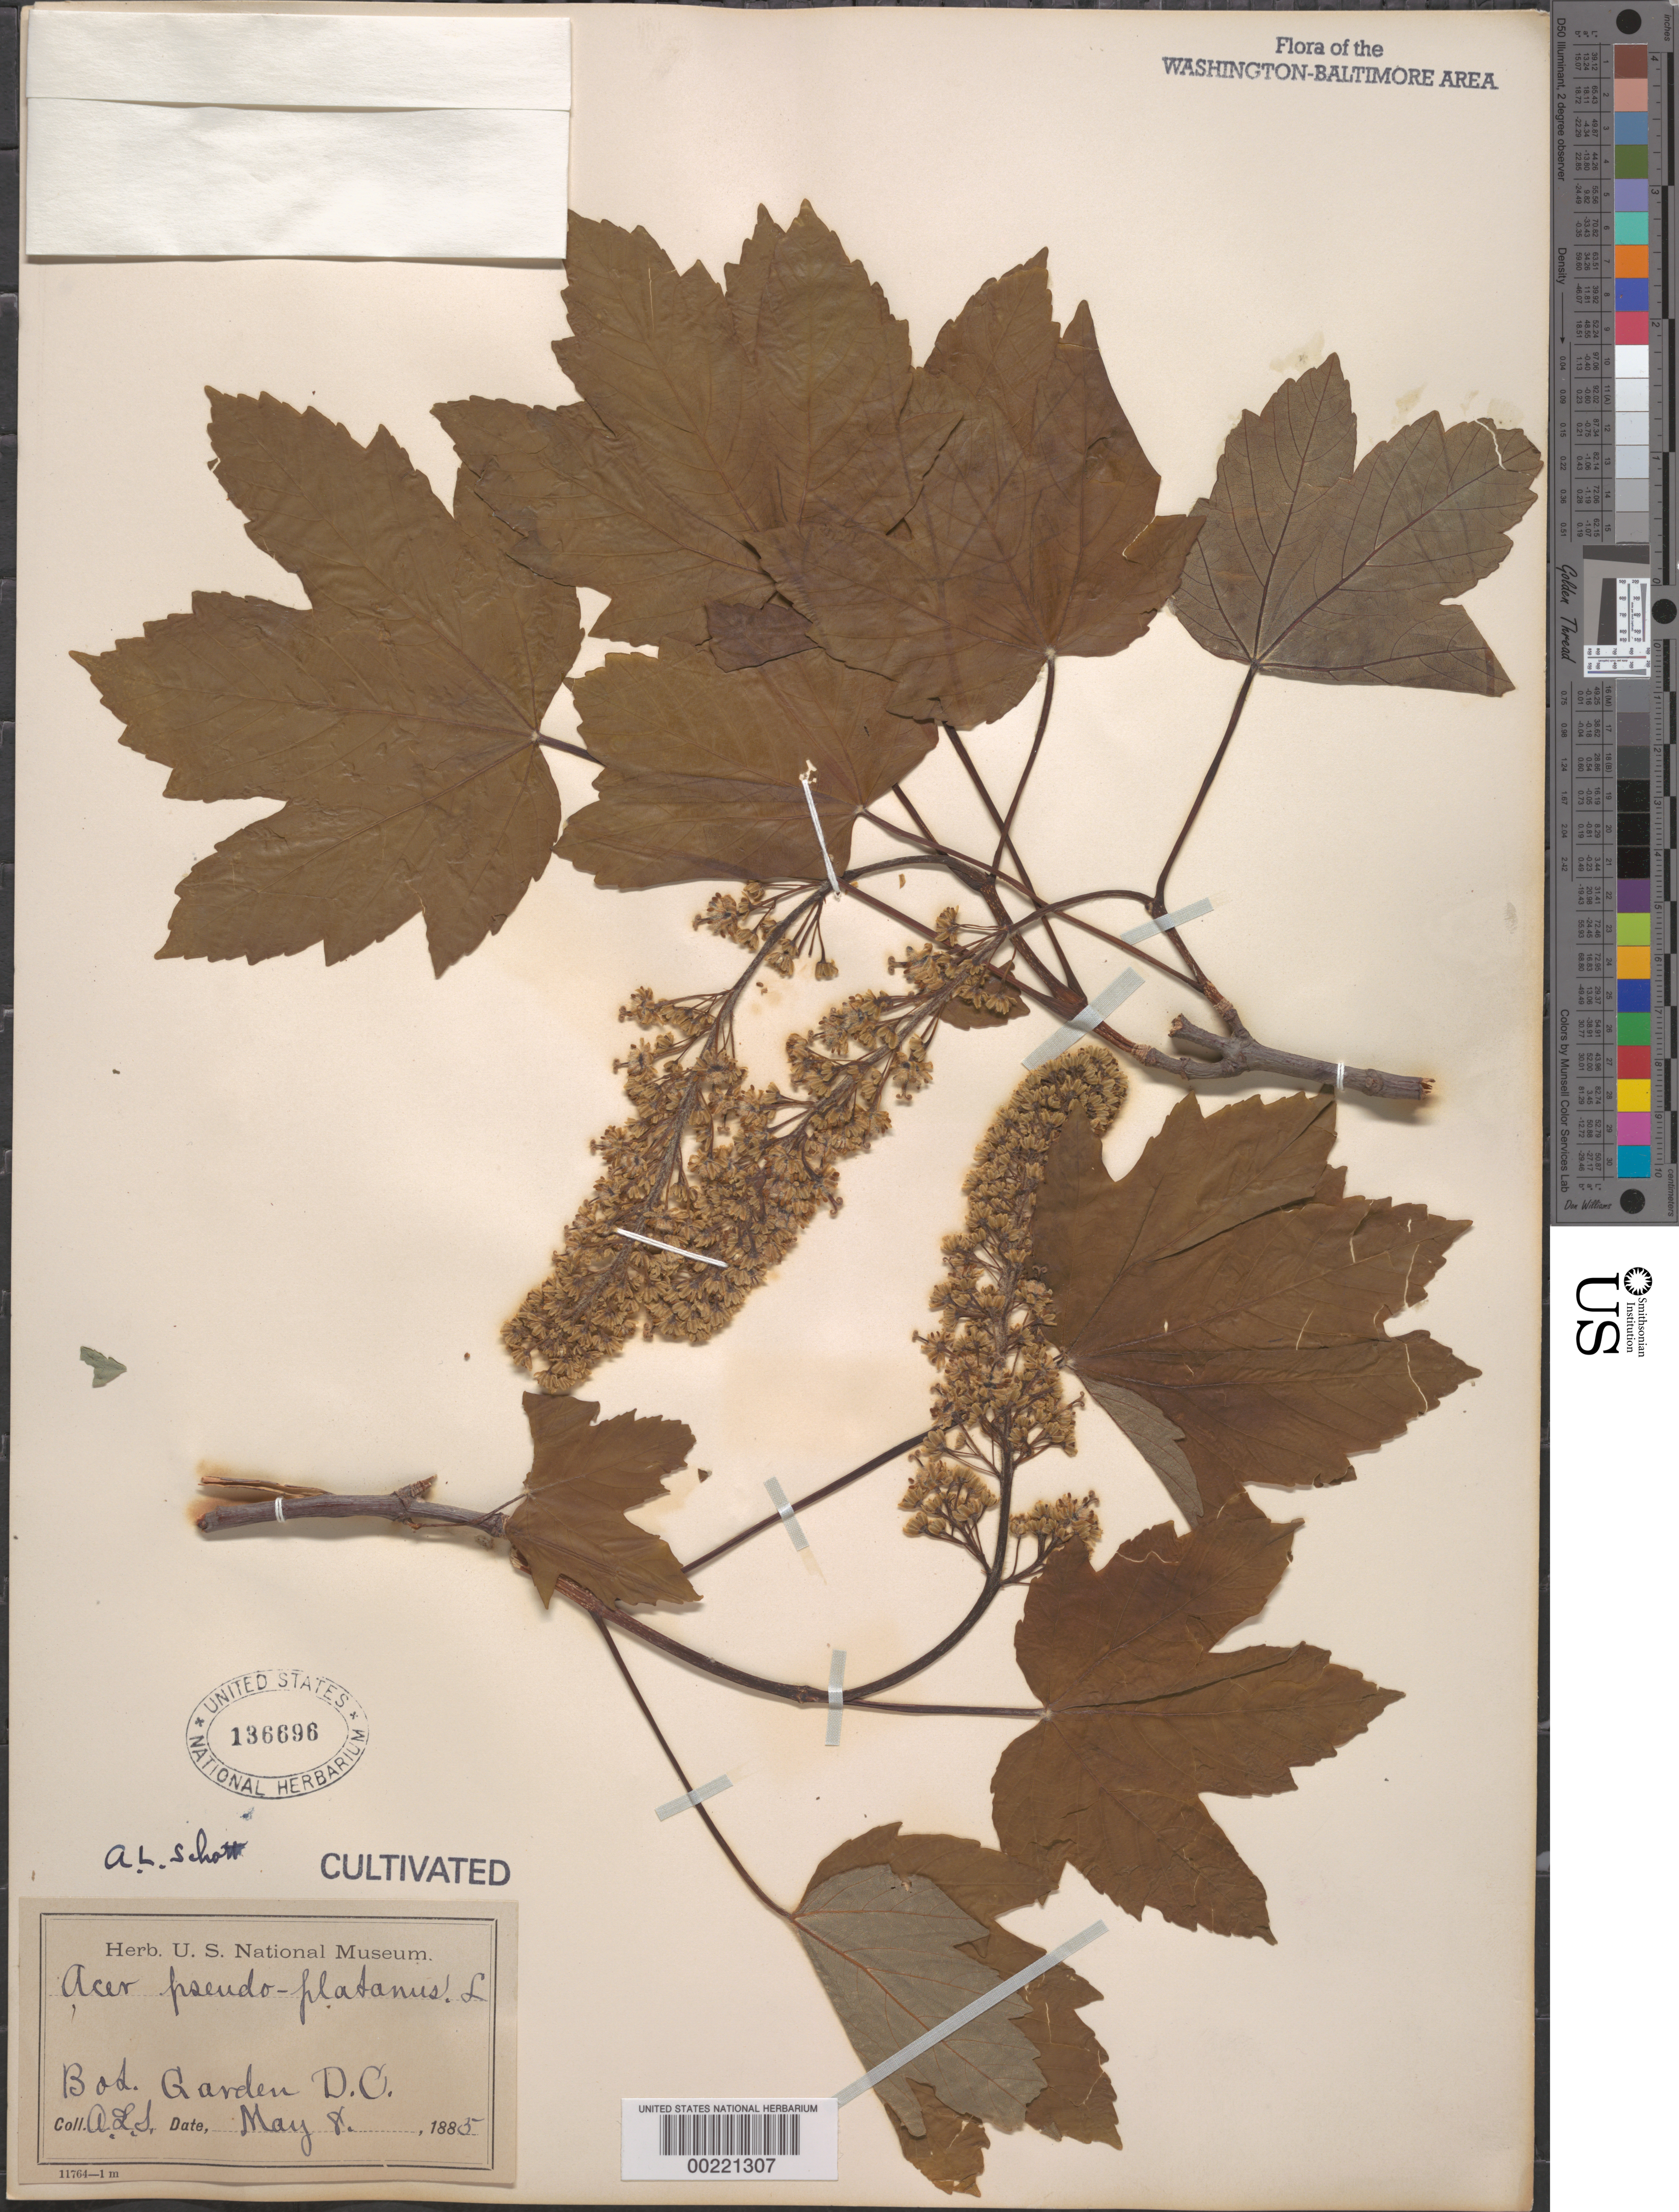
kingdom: Plantae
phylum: Tracheophyta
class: Magnoliopsida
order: Sapindales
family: Sapindaceae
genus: Acer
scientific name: Acer pseudoplatanus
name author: L.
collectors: A. L. Schott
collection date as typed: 08 May 1885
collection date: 1885-05-08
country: United States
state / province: District of Columbia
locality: Botanical gardens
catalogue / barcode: US 136696